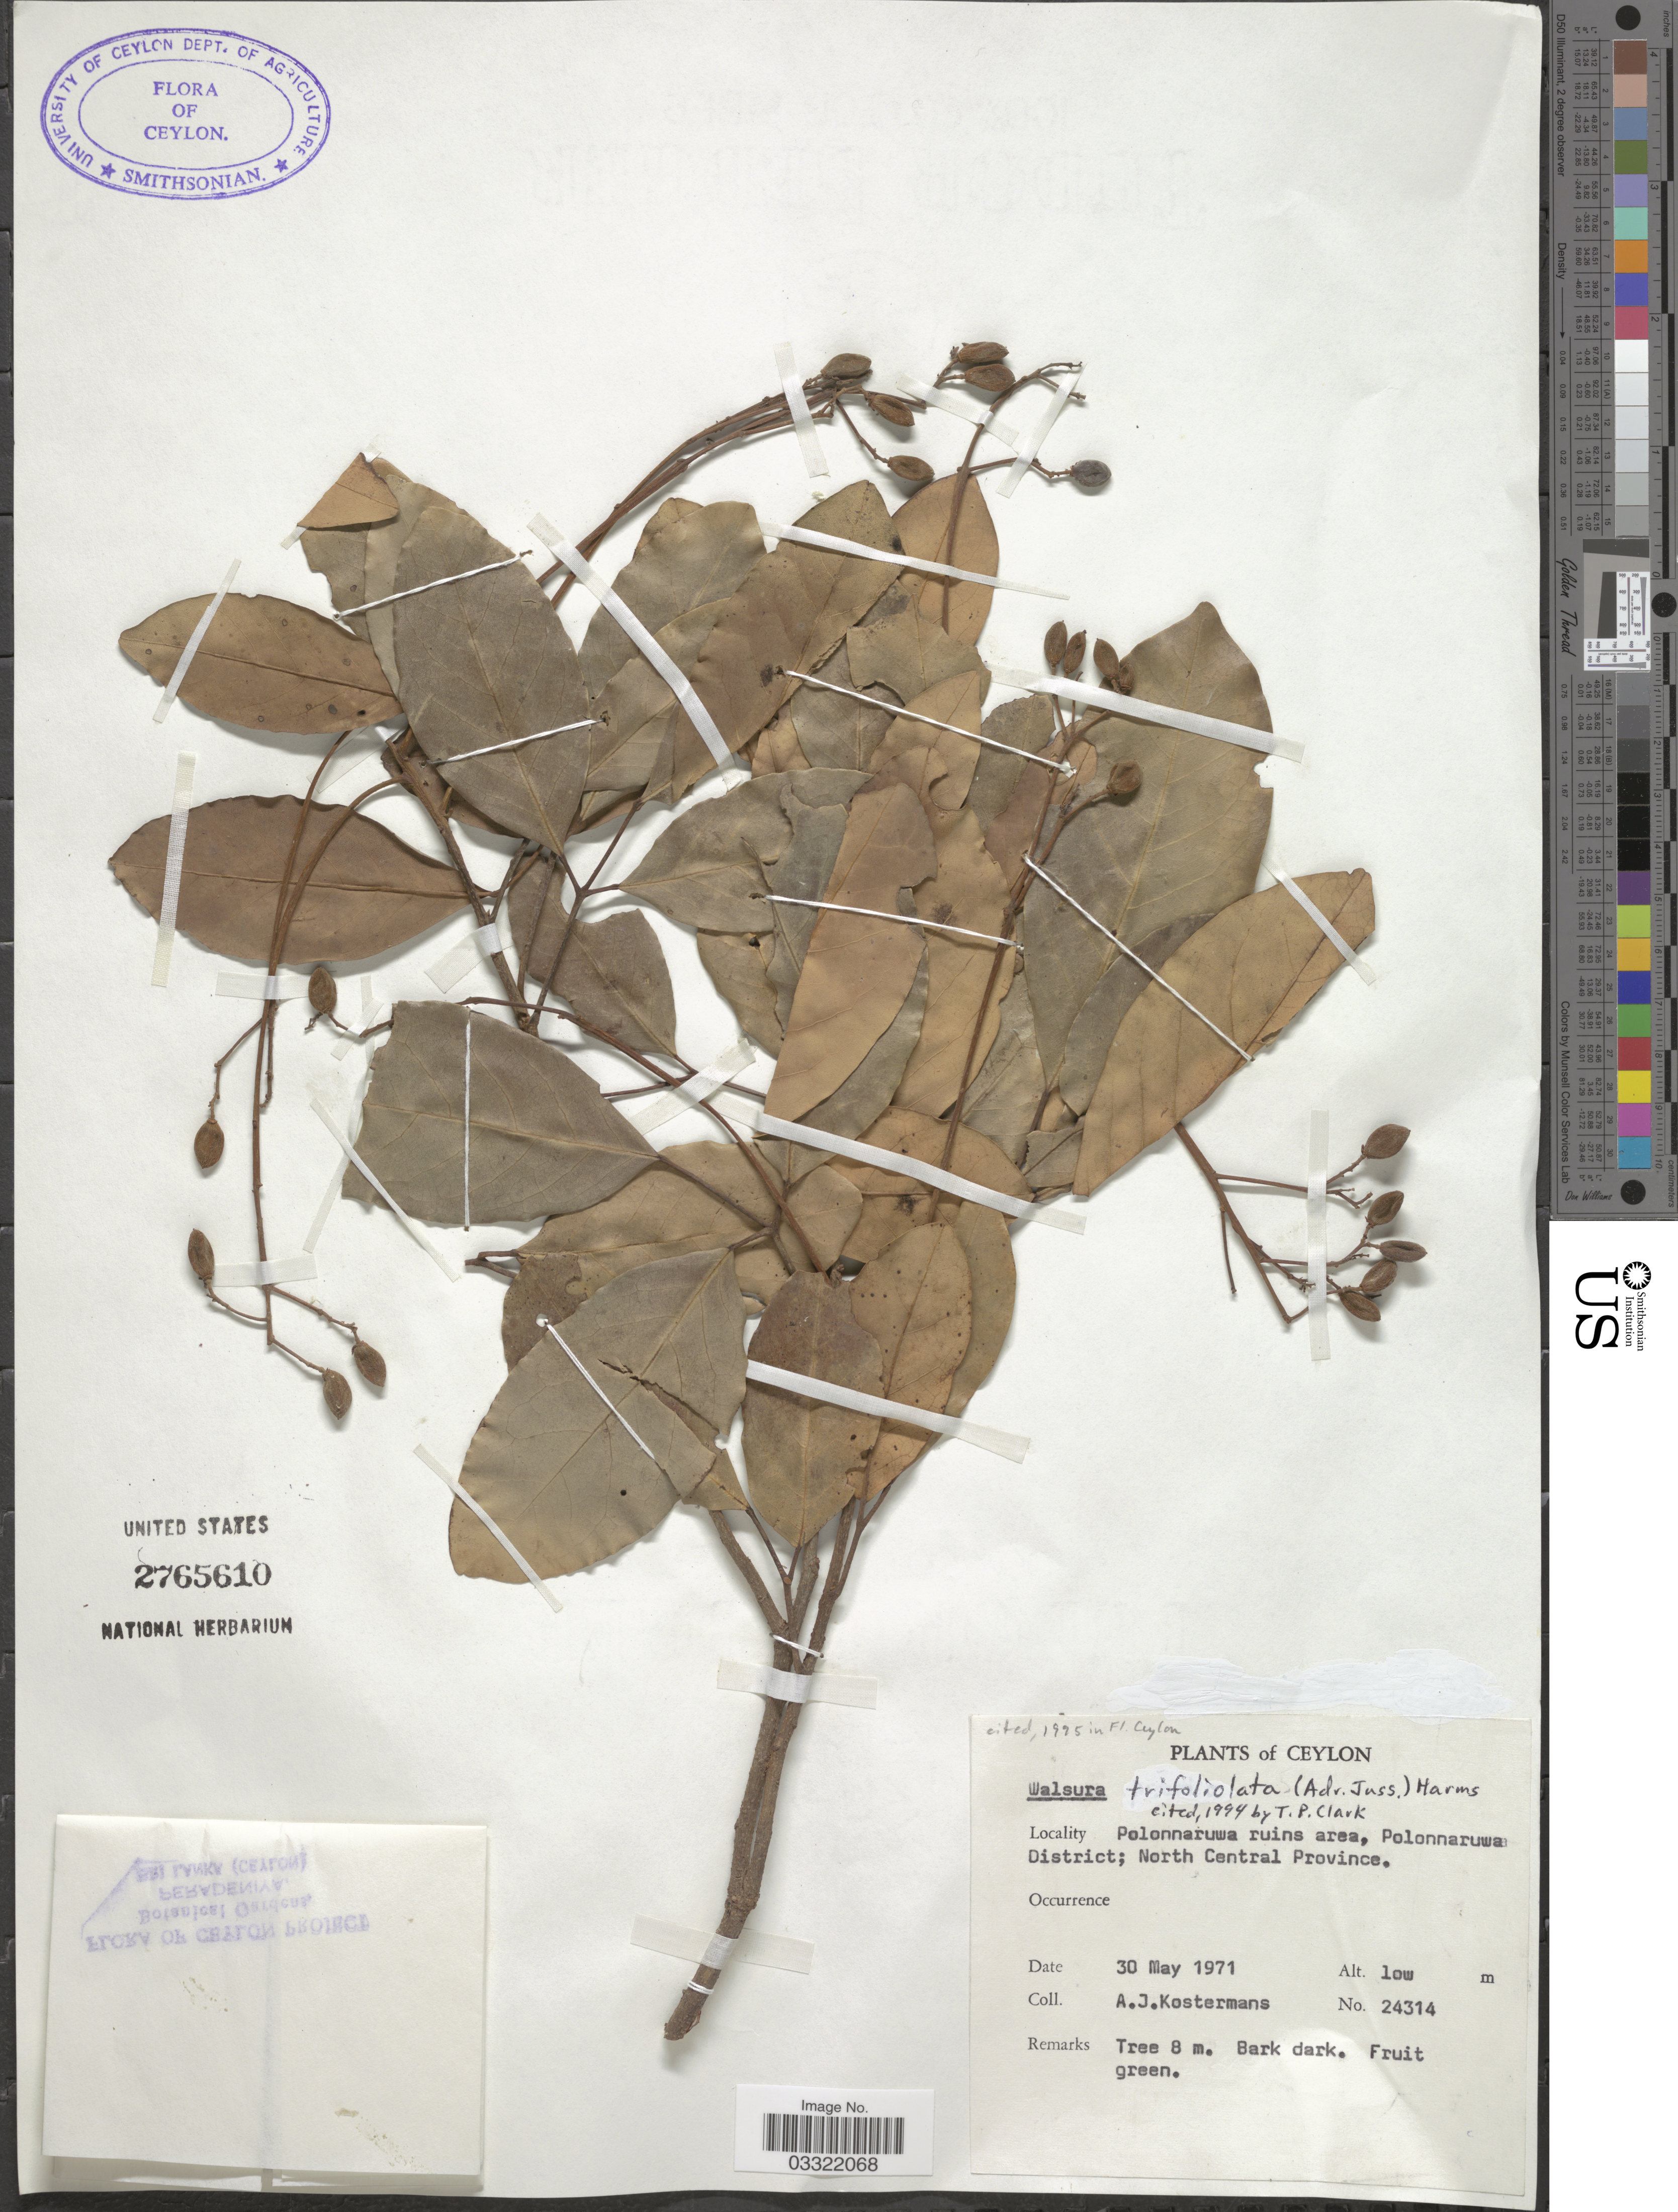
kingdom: Plantae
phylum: Tracheophyta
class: Magnoliopsida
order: Sapindales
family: Meliaceae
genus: Walsura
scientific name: Walsura trifoliolata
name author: (A. Juss.) Harms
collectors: A. J. G. Kostermans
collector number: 24314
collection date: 1971-05-30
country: Sri Lanka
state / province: North Central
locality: Ceylon, Polonnaruwa ruins area, Polonnaruwa District.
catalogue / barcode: US 2765610